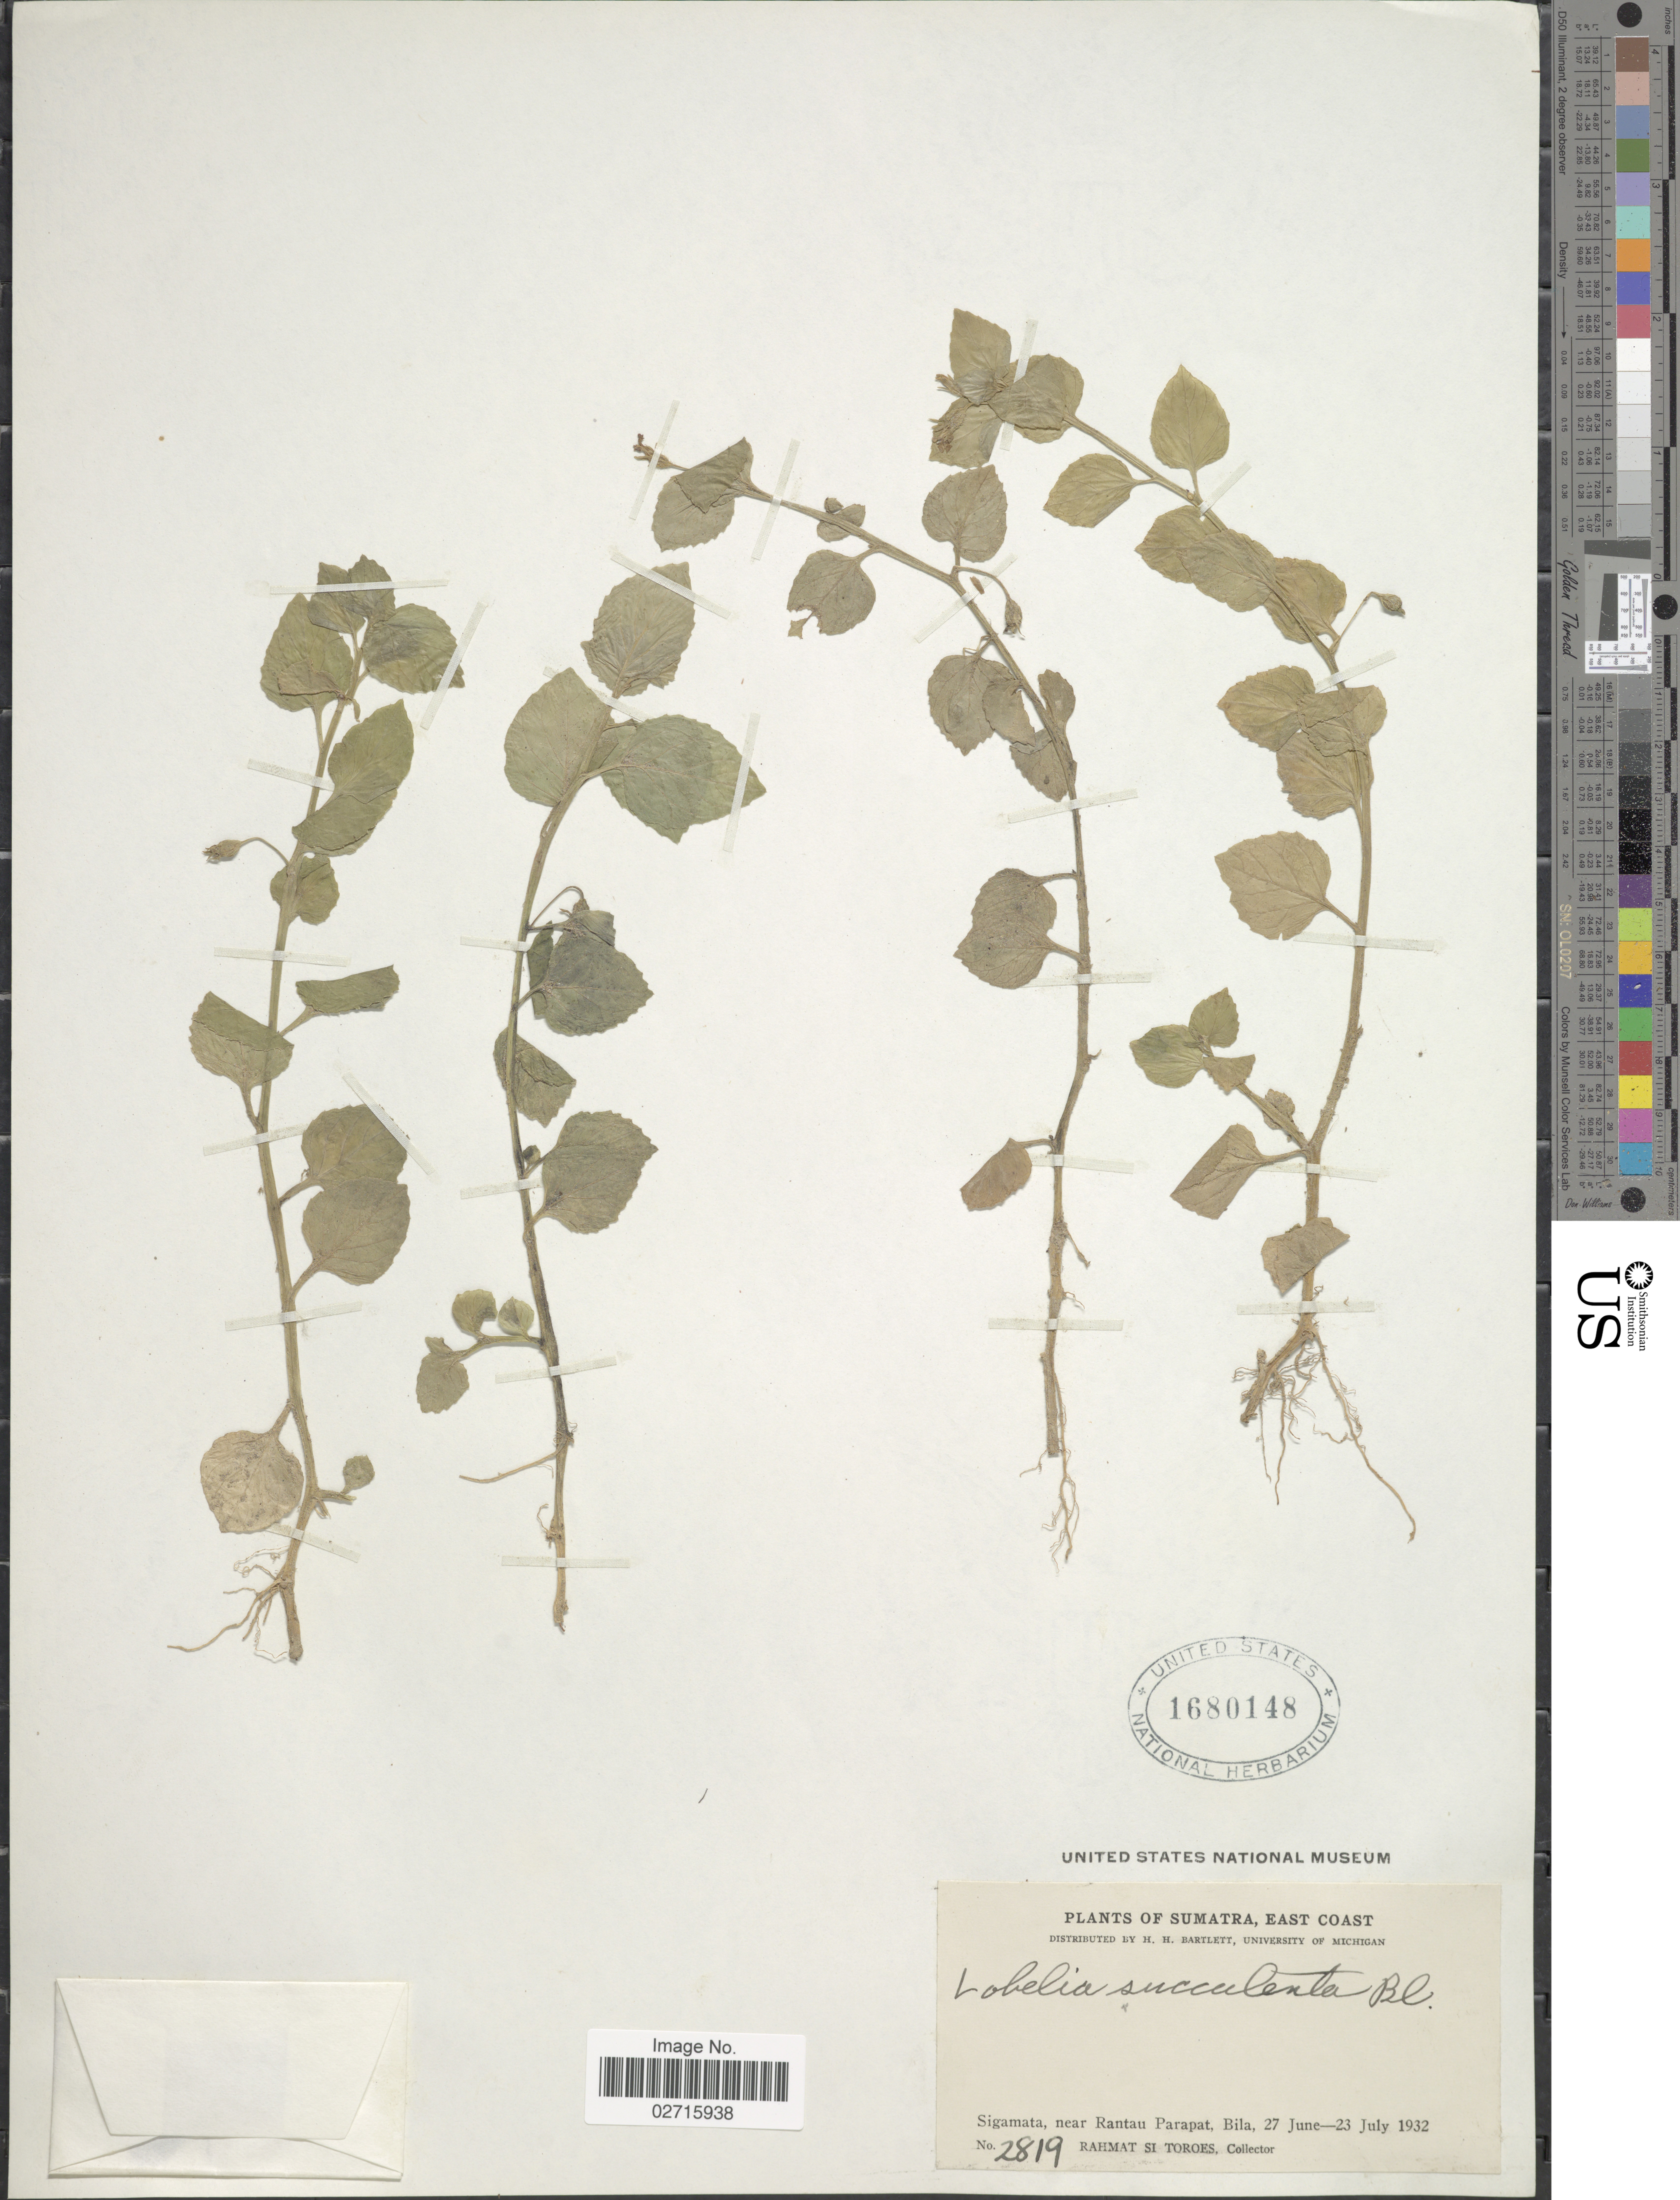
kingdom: Plantae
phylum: Tracheophyta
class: Magnoliopsida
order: Asterales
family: Campanulaceae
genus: Lobelia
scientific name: Lobelia succulenta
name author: Blume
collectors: Rahmat Si Boeea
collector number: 2819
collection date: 1932-06-27/1932-07-23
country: Indonesia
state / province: Sumatra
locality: East Coast, Sigamata, near Rantau Parapat, Bila.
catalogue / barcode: US 1680148